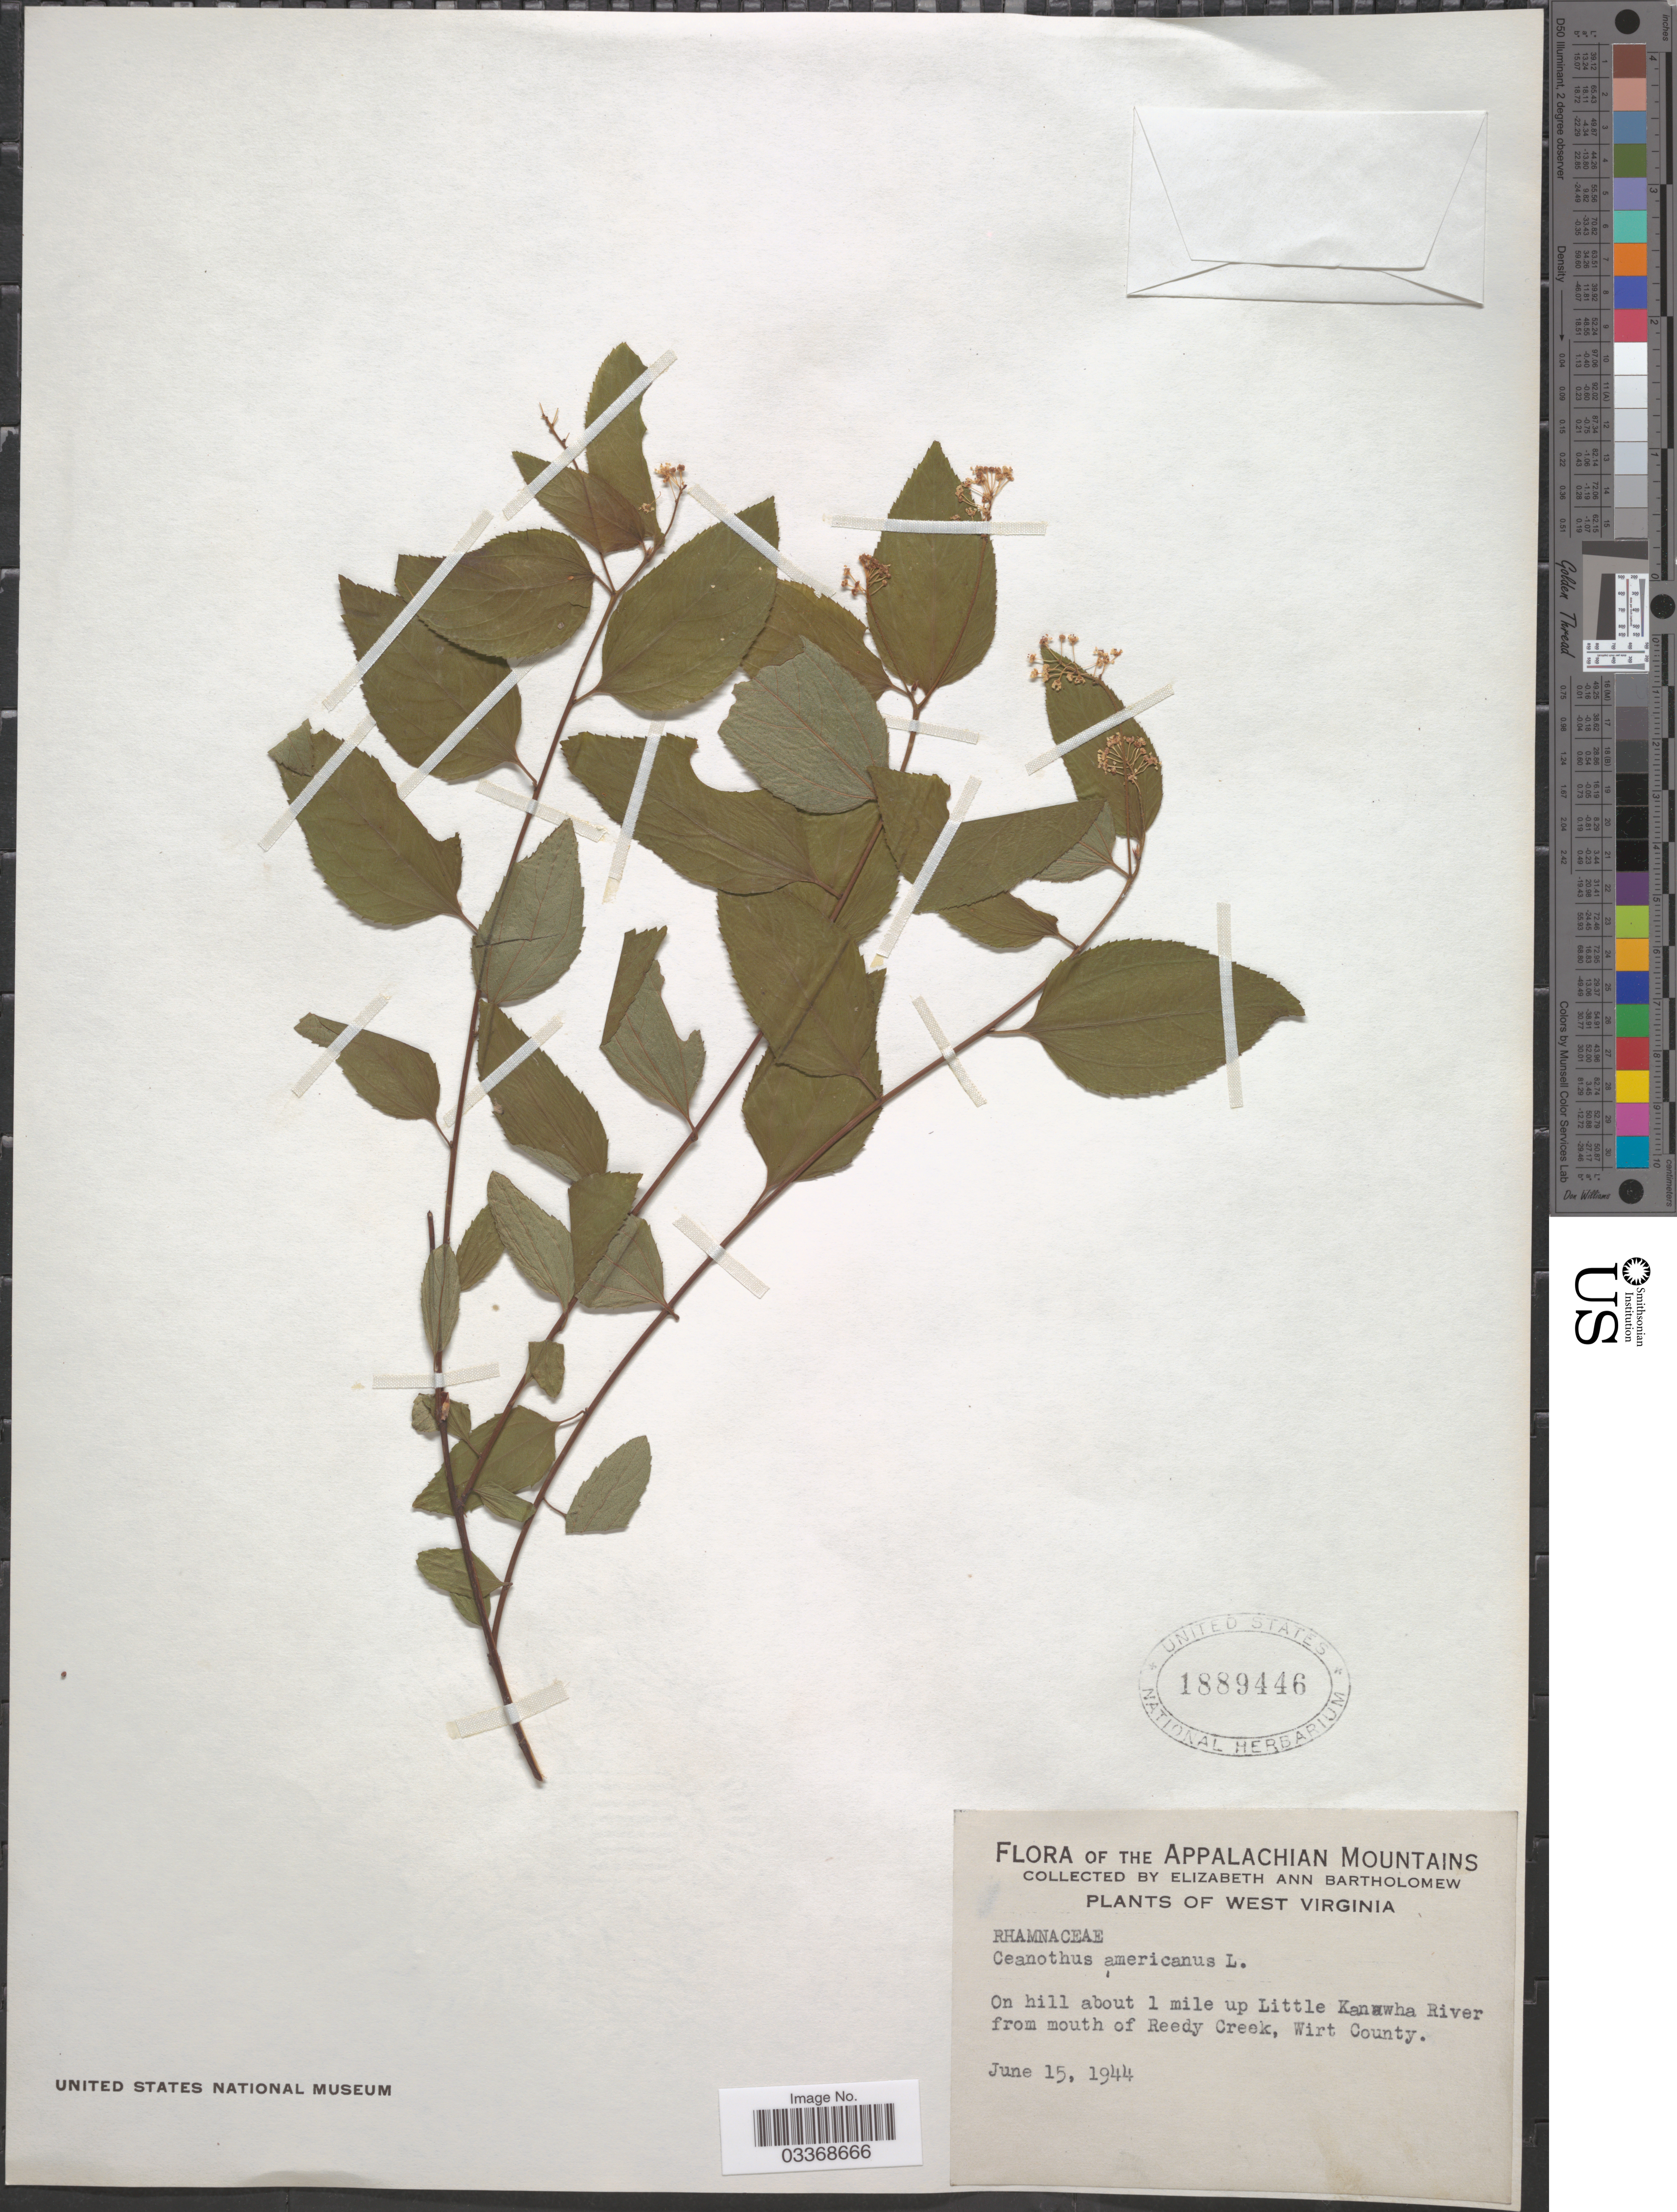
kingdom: Plantae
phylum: Tracheophyta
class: Magnoliopsida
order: Rosales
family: Rhamnaceae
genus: Ceanothus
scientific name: Ceanothus americanus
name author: L.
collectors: E. Bartholomew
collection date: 1944-06-15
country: United States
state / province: West Virginia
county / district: Wirt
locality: The Appalachian Mountains. On hill about 1 mile up Little Kanawha River from mouth of Reedy Creek, Wirt County.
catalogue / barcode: US 1889446